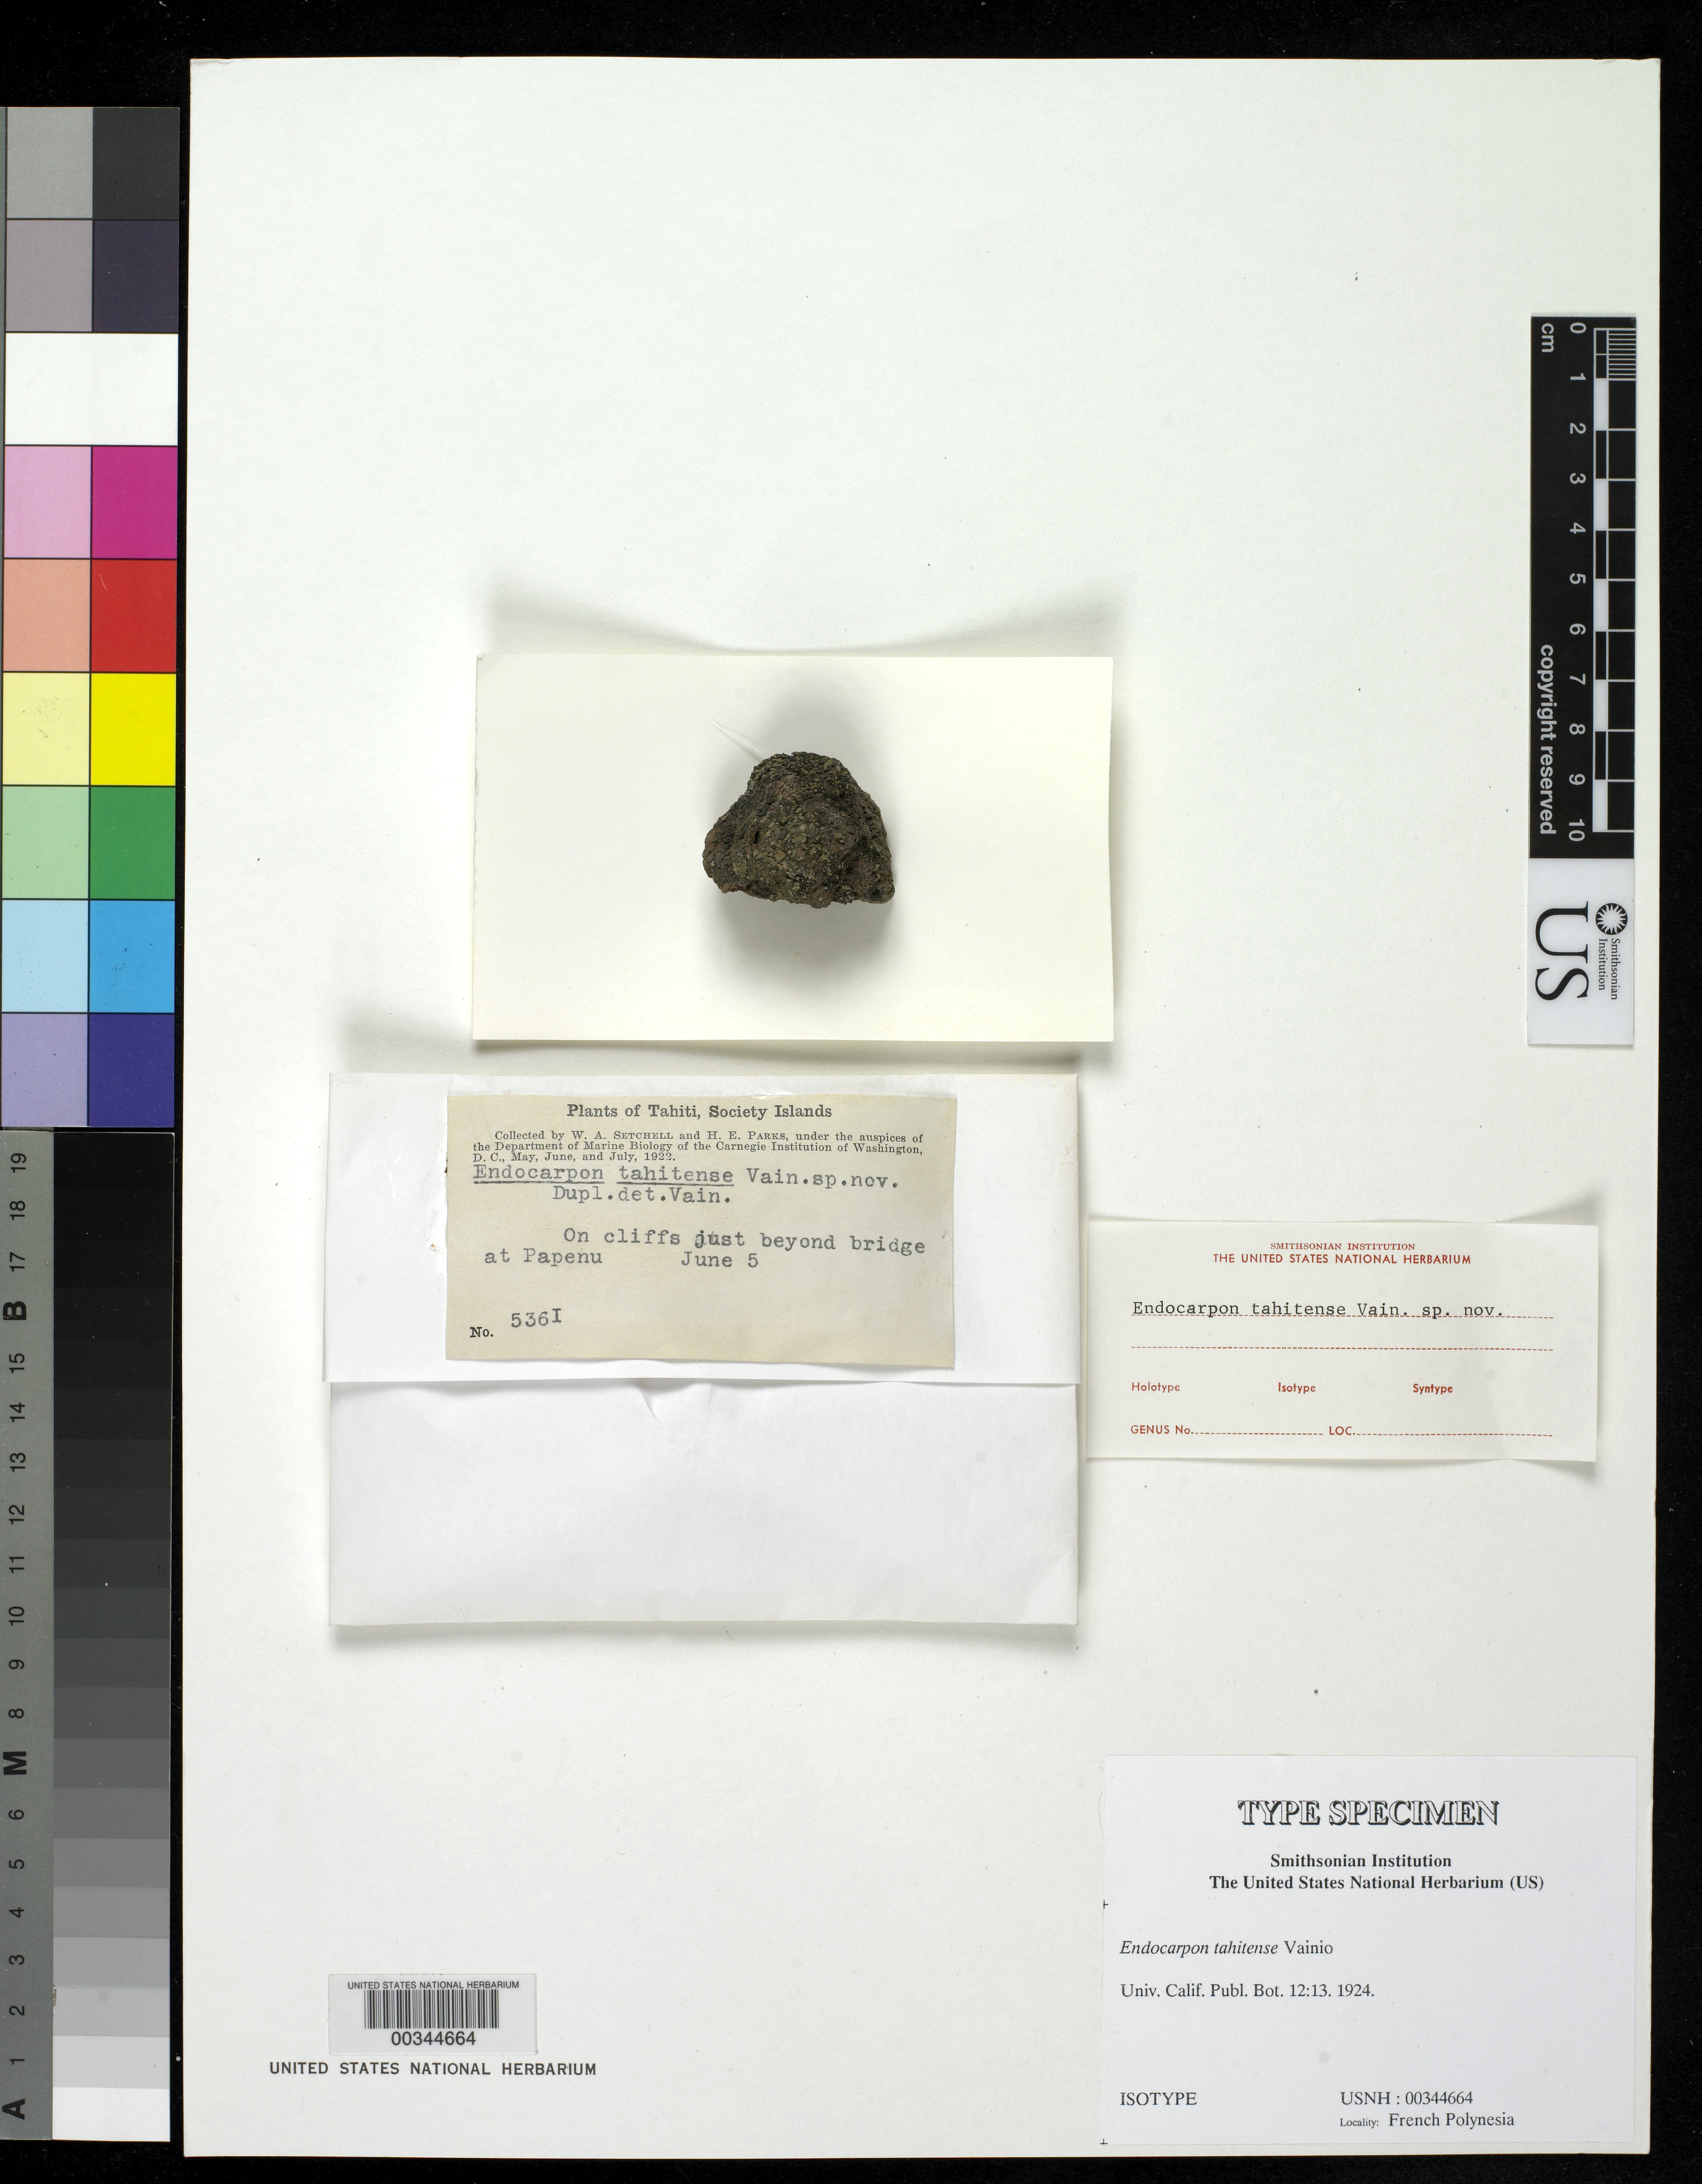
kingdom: Fungi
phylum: Ascomycota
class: Eurotiomycetes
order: Verrucariales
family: Verrucariaceae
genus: Endocarpon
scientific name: Endocarpon tahitense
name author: Vain.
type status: Isotype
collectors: W. Setchell & H. E. Parks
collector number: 5361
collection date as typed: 05 Jun 1922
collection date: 1922-06-05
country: French Polynesia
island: Tahiti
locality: Cliffs just beyond bridge. [Society Is.]